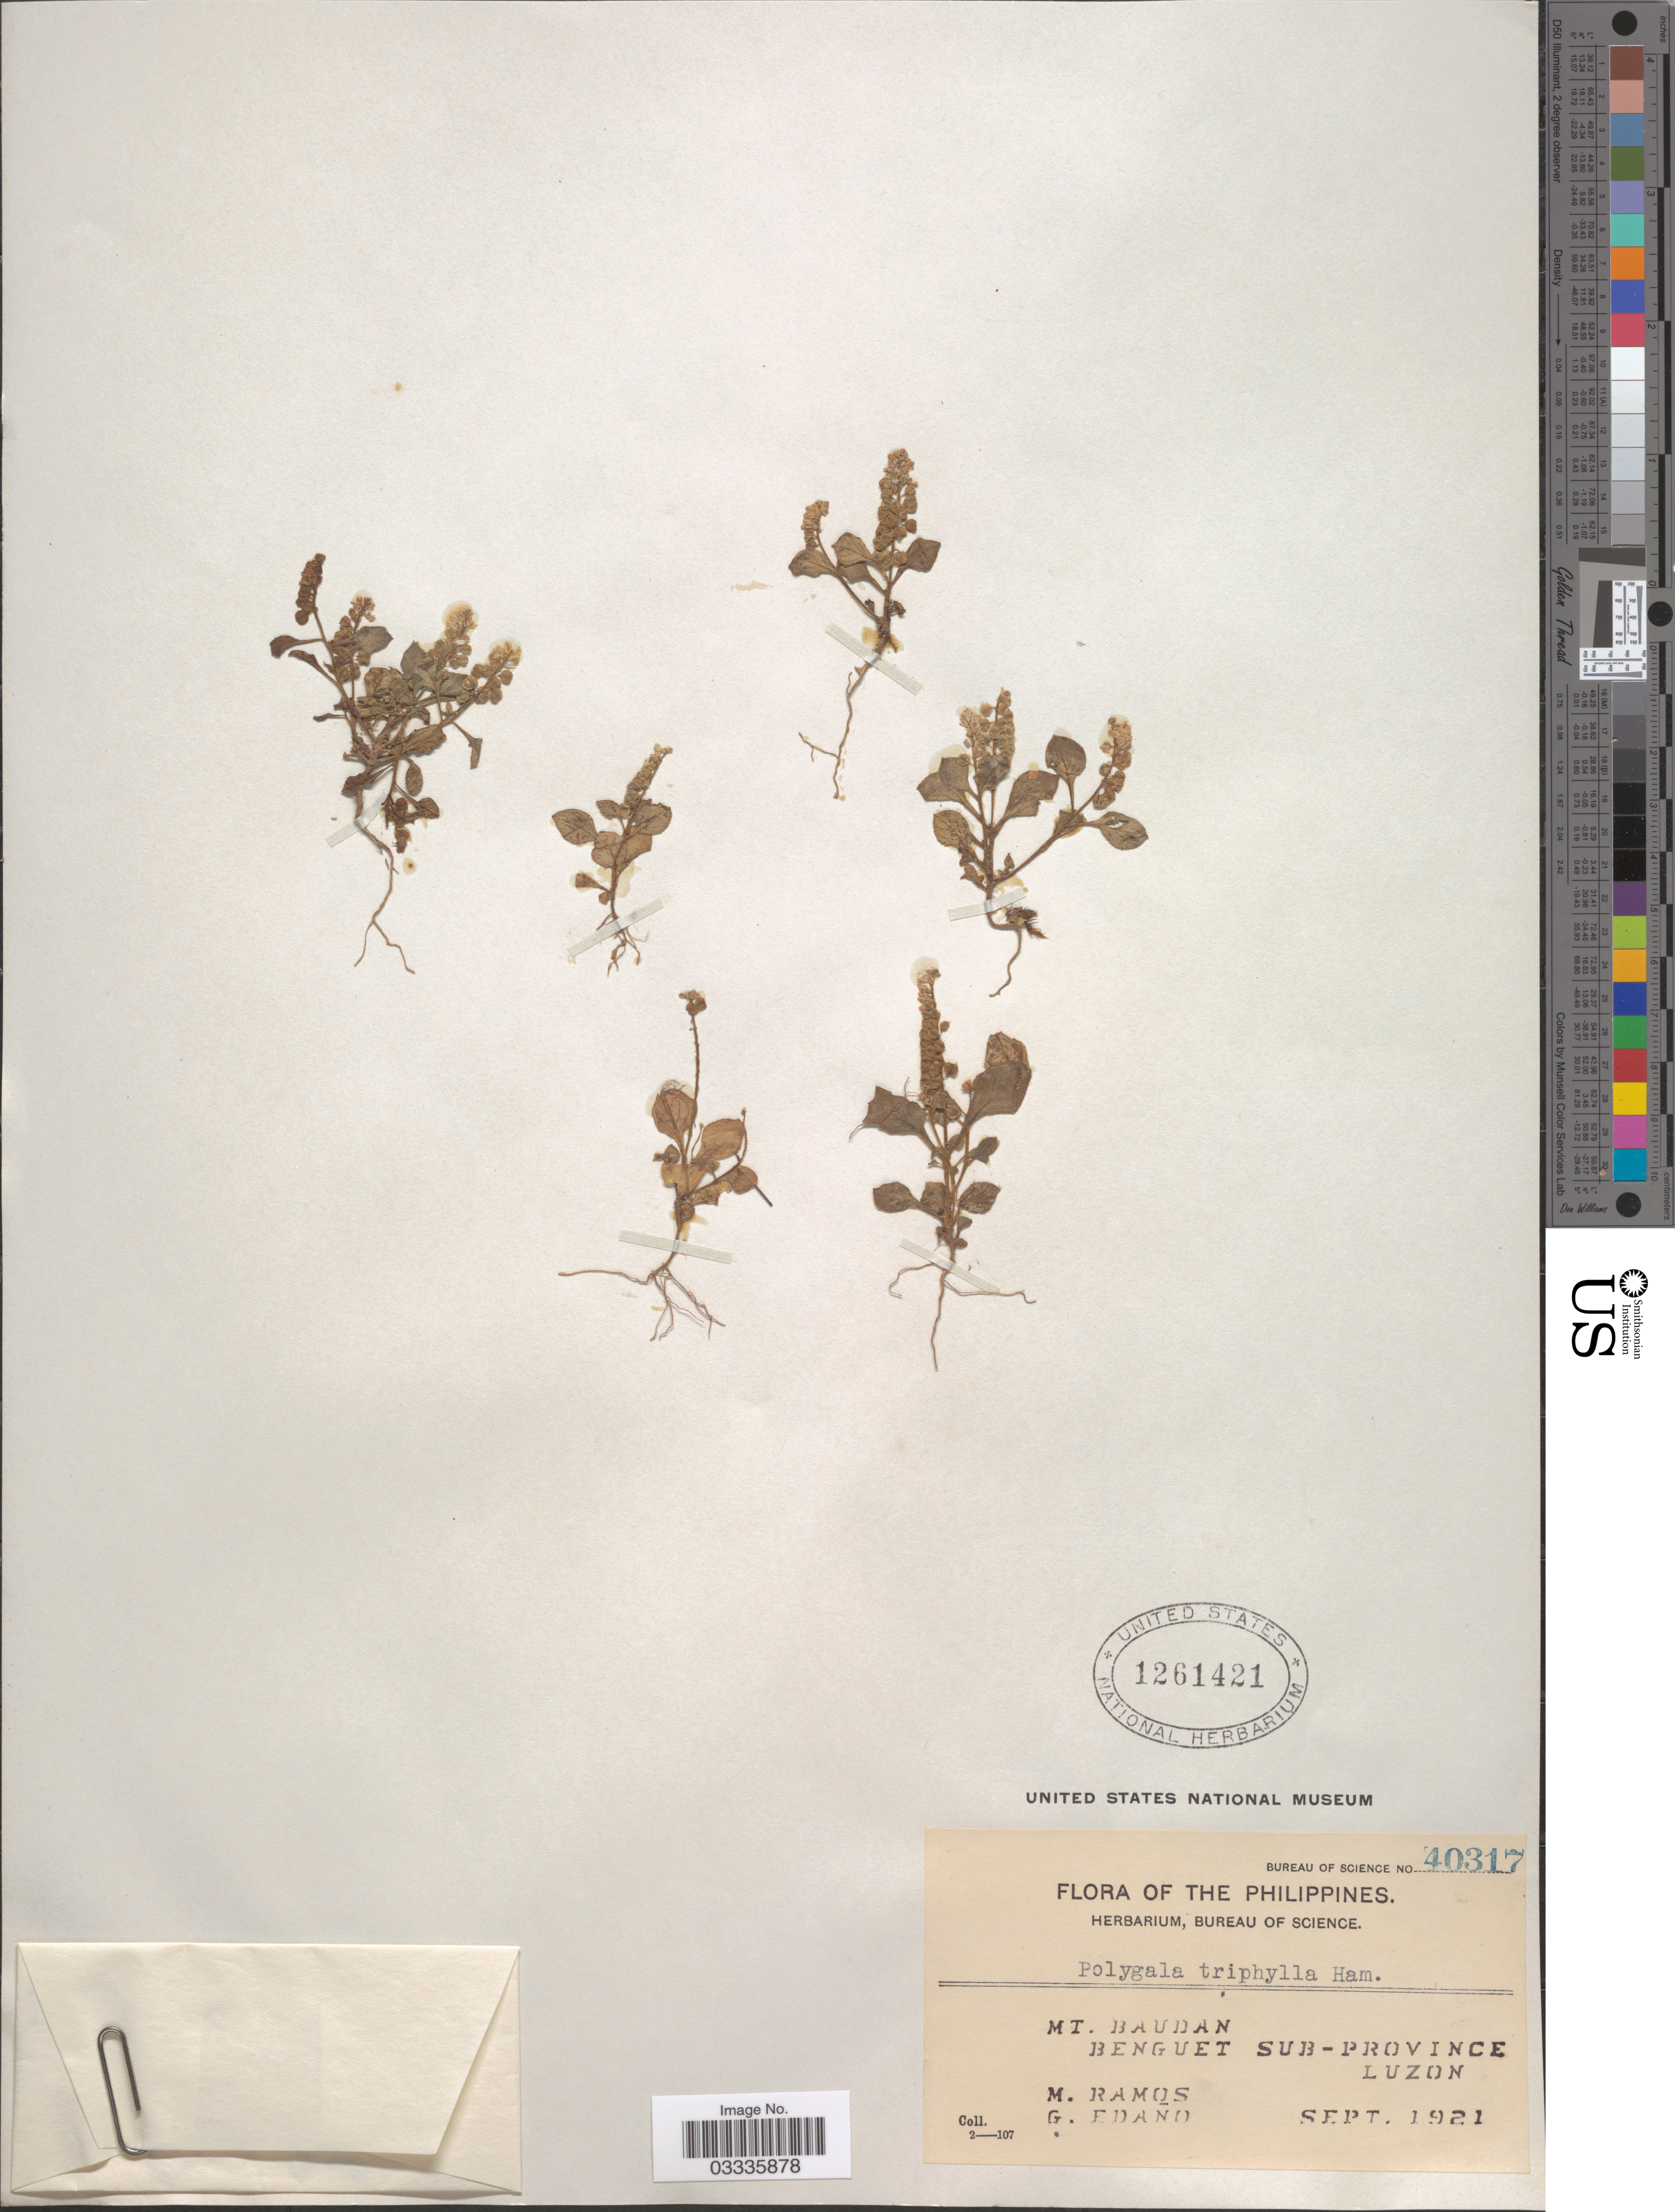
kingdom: Plantae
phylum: Tracheophyta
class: Magnoliopsida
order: Fabales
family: Polygalaceae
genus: Polygala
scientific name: Polygala triphylla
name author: Buch.-Ham. ex D. Don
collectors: M. Ramos & G. Edaño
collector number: Bureau of Science 40317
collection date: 1921-09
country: Philippines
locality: Mt. Baudan. Beguet Sub-Province. Luzon.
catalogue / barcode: US 1261421